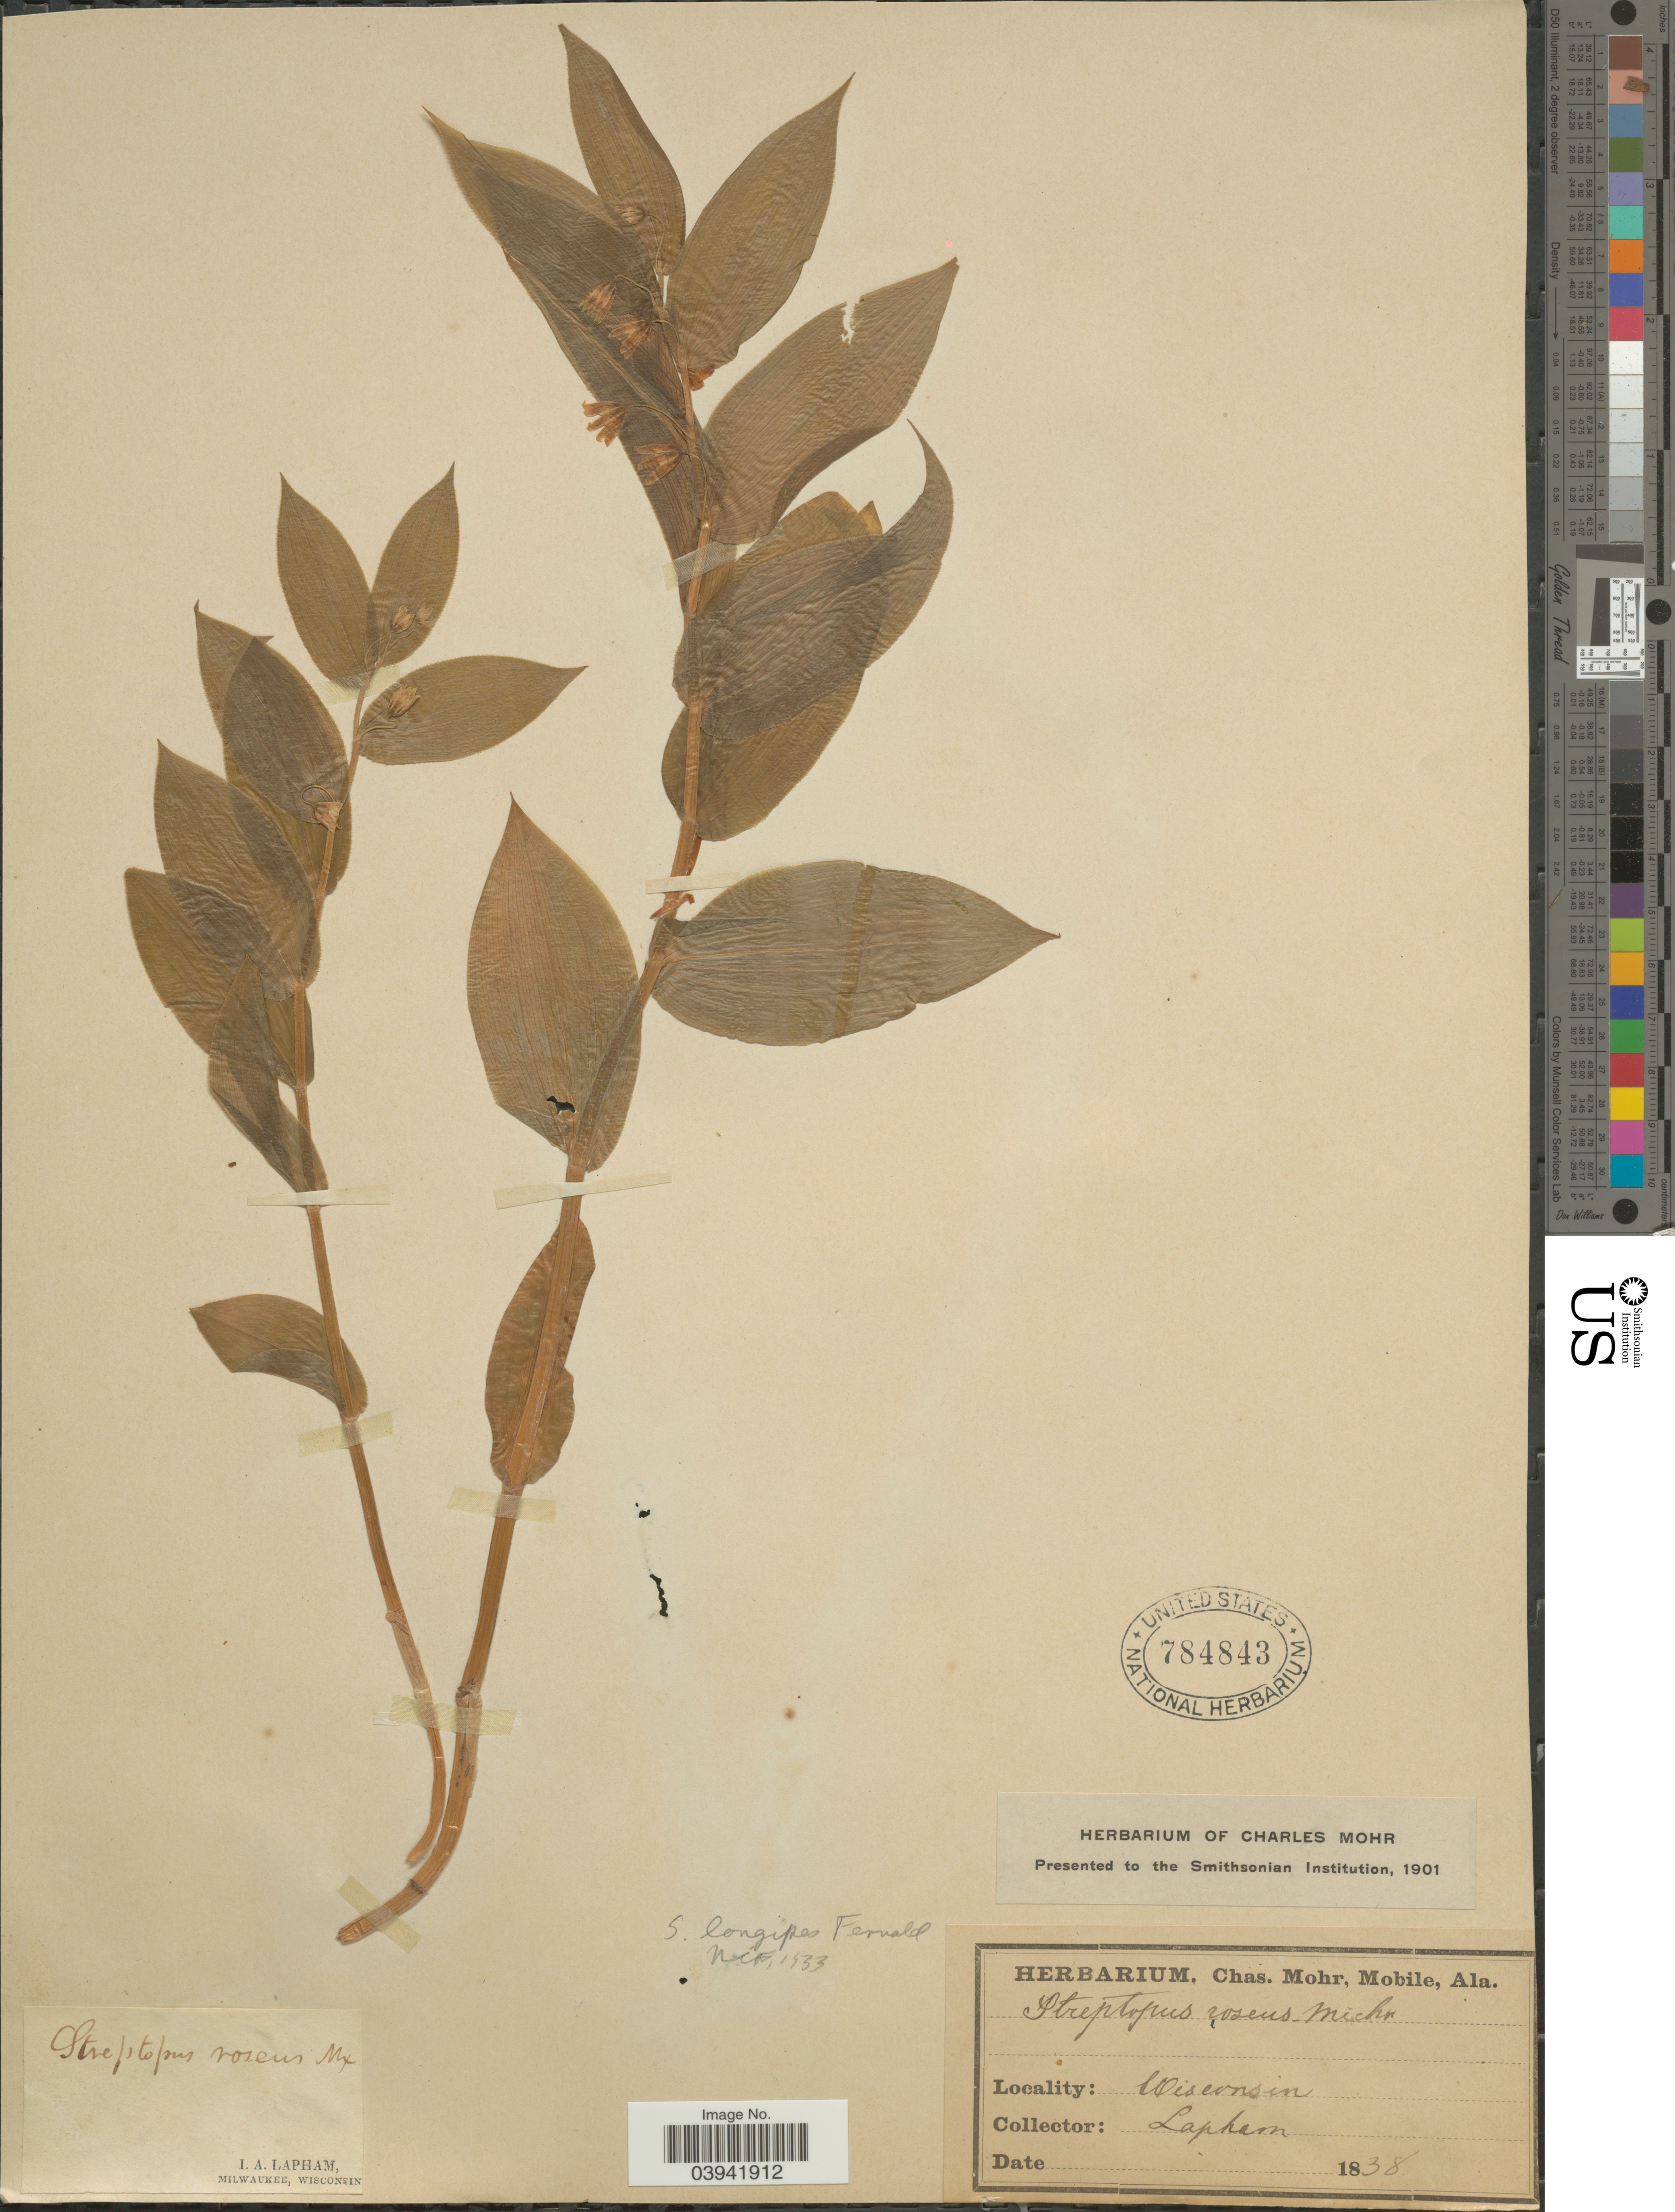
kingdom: Plantae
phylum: Tracheophyta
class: Liliopsida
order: Liliales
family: Liliaceae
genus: Streptopus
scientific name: Streptopus roseus var. longipes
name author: (Fernald) Fassett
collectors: Lapham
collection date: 1838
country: United States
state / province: Wisconsin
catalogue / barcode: US 784843